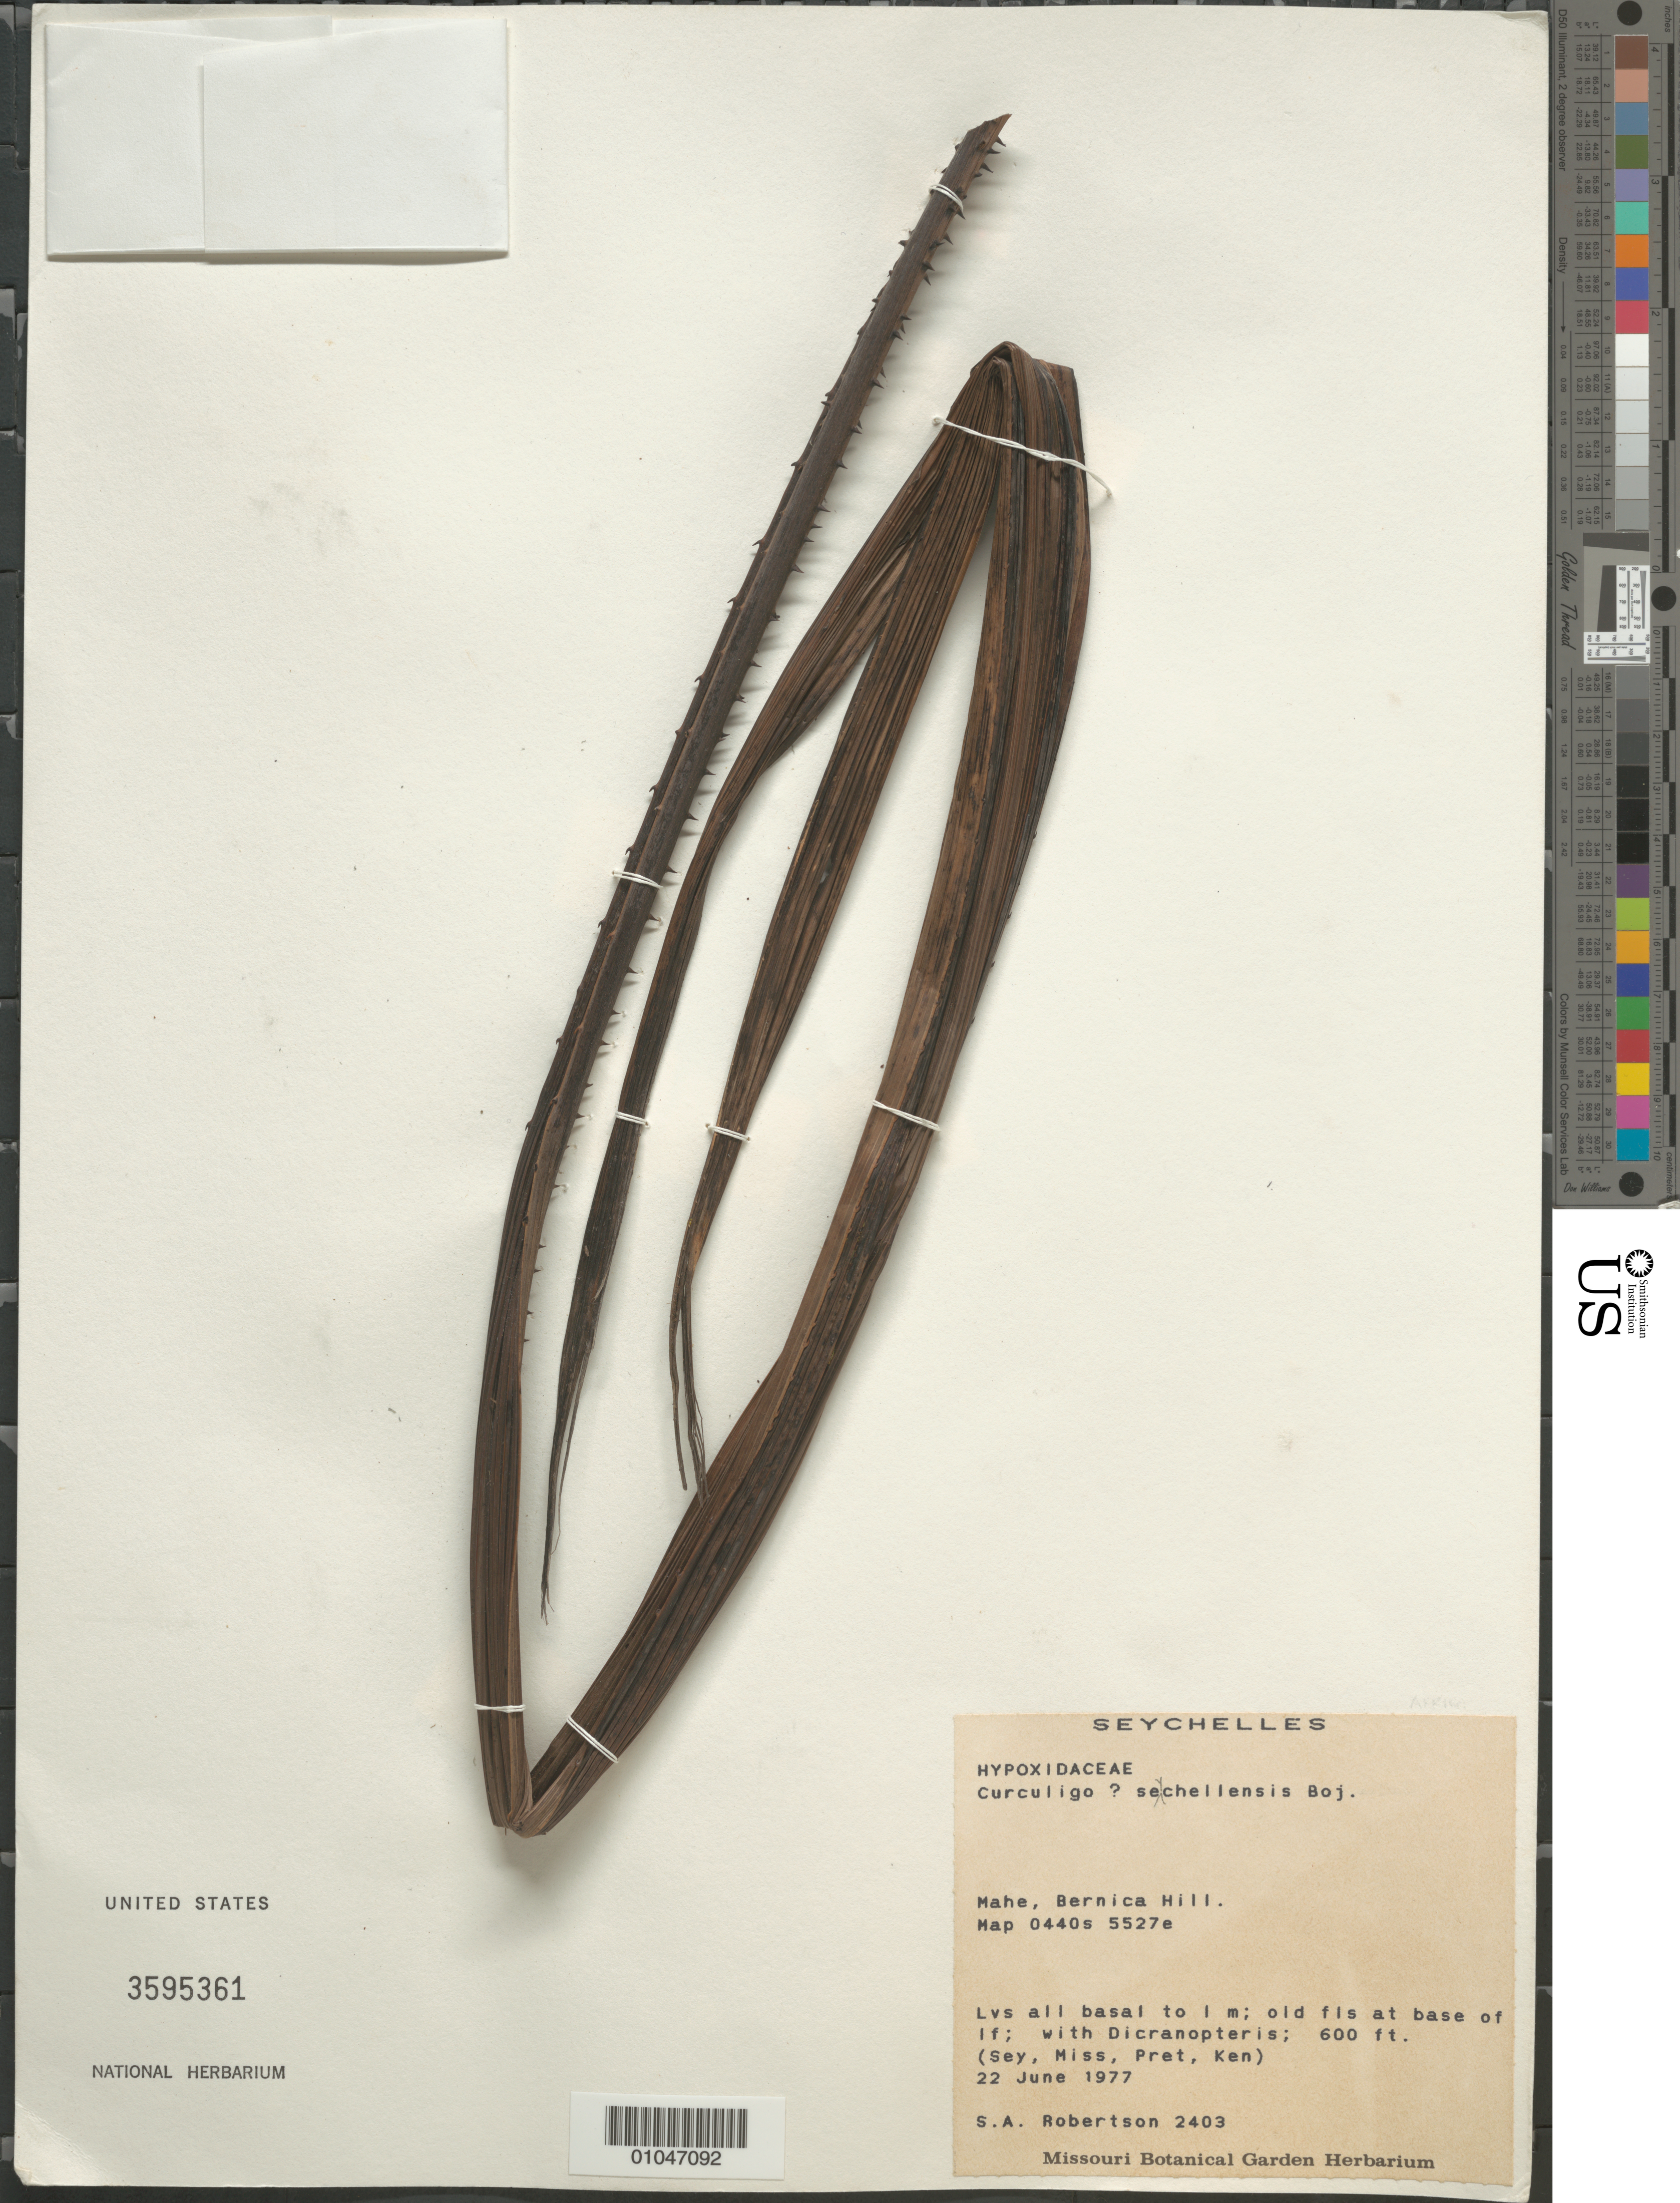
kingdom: Plantae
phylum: Tracheophyta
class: Liliopsida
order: Asparagales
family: Hypoxidaceae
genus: Curculigo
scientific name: Curculigo seychellensis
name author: Bojer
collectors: Mrs. S. A. Robertson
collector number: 2403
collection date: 1977-06-22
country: Seychelles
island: Mahé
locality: Bernica Hill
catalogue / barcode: US 3595361